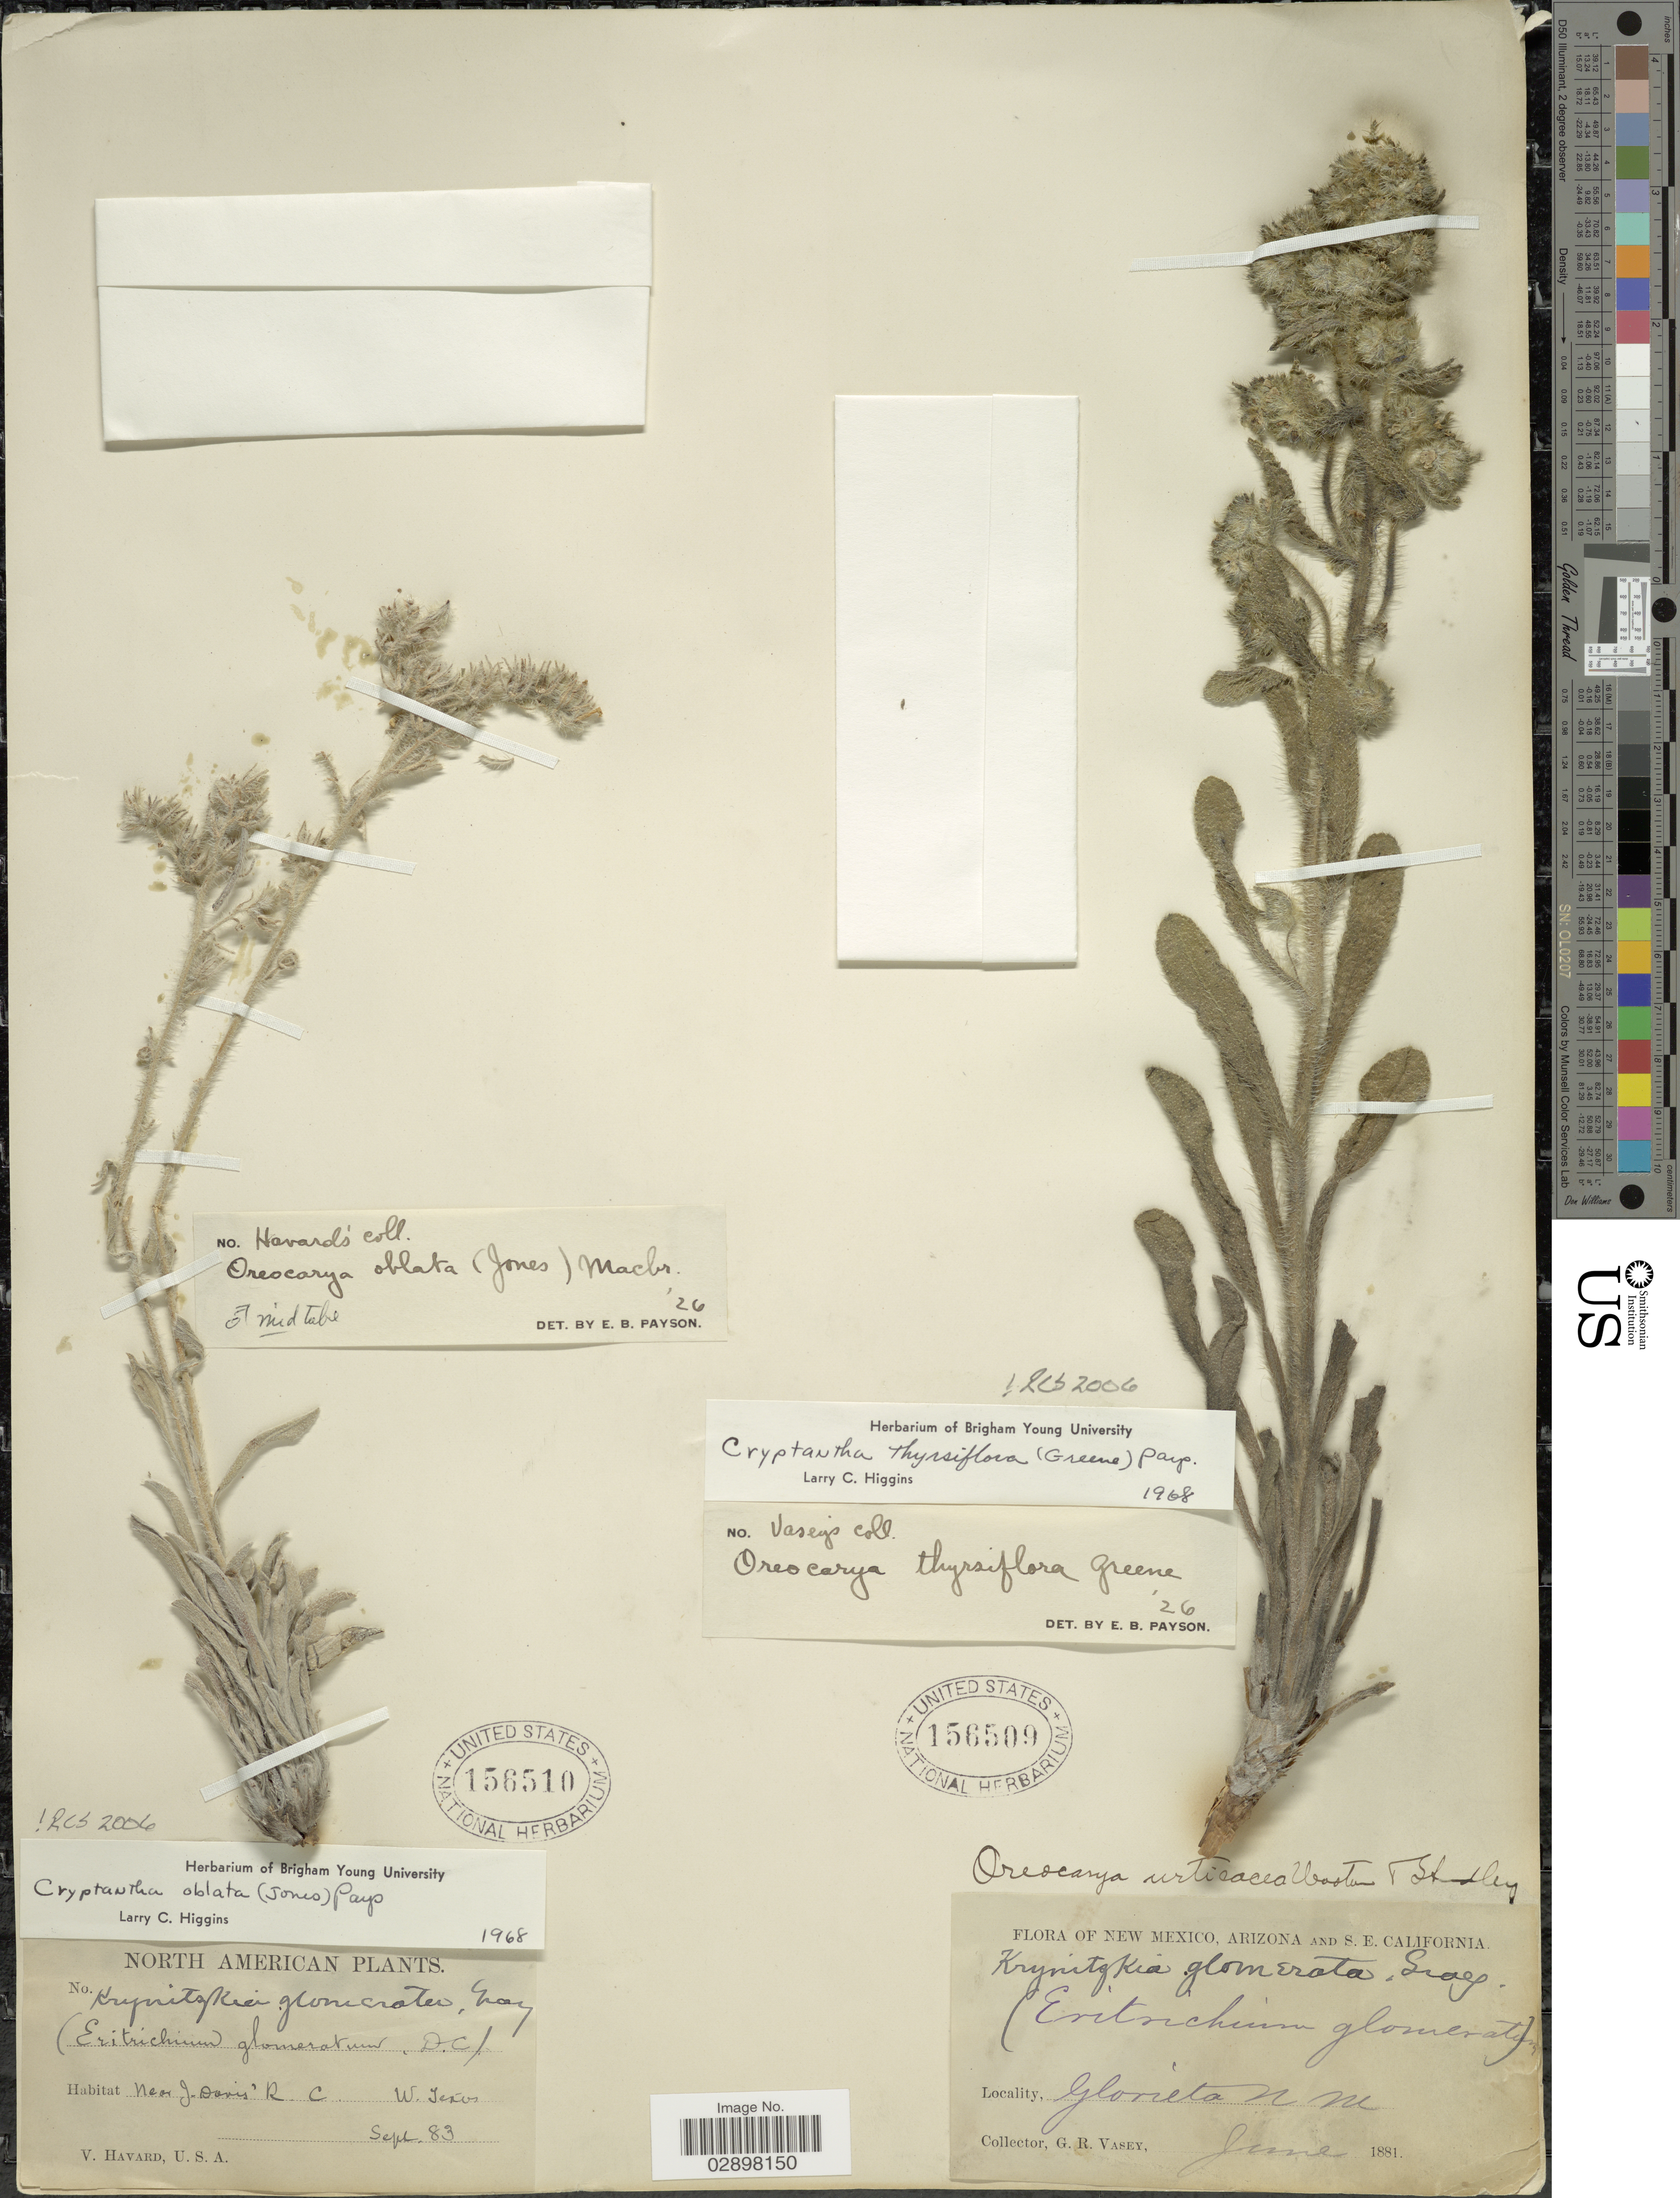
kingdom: Plantae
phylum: Tracheophyta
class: Magnoliopsida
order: Boraginales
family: Boraginaceae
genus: Cryptantha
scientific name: Cryptantha thyrsiflora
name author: (Greene) Payson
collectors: G. R. Vasey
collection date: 1881-06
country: United States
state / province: New Mexico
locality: Glorieta.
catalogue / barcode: US 156509-2